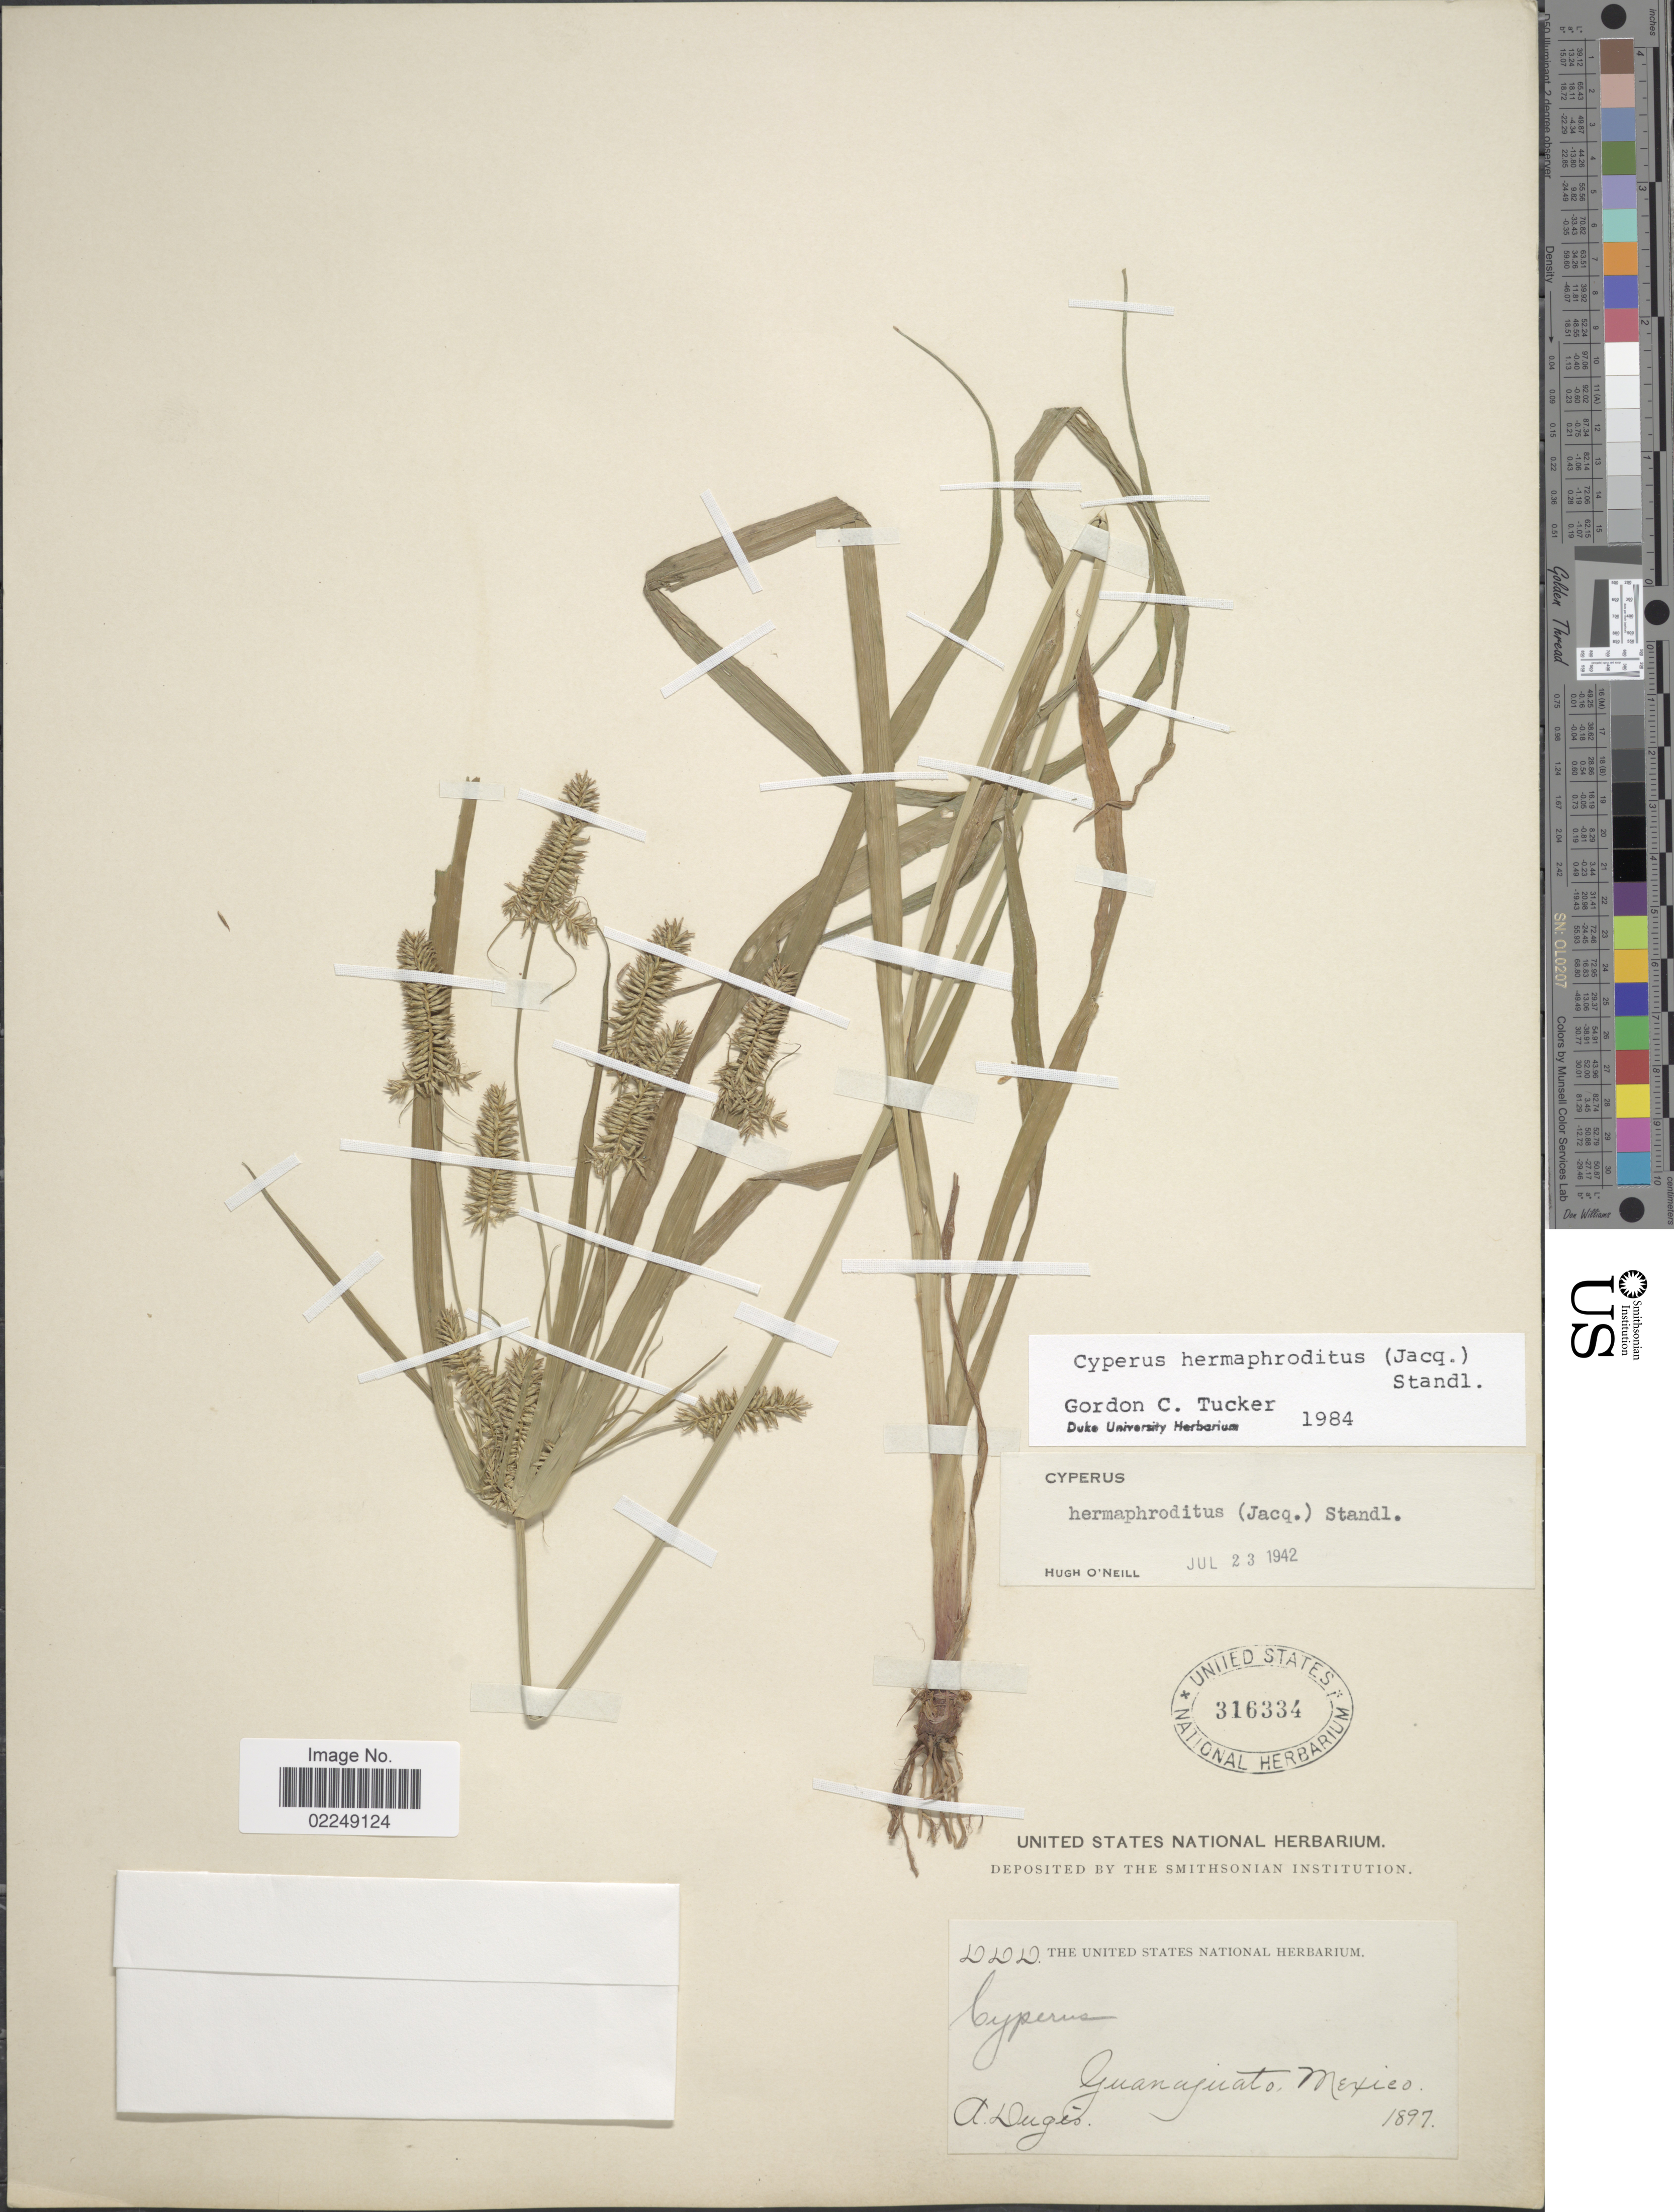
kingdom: Plantae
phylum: Tracheophyta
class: Liliopsida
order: Poales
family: Cyperaceae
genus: Cyperus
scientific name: Cyperus hermaphroditus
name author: (Jacq.) Standl.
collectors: A. Dugès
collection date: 1897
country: Mexico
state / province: Guanajuato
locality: Guanajuato, Mexico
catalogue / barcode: US 316334